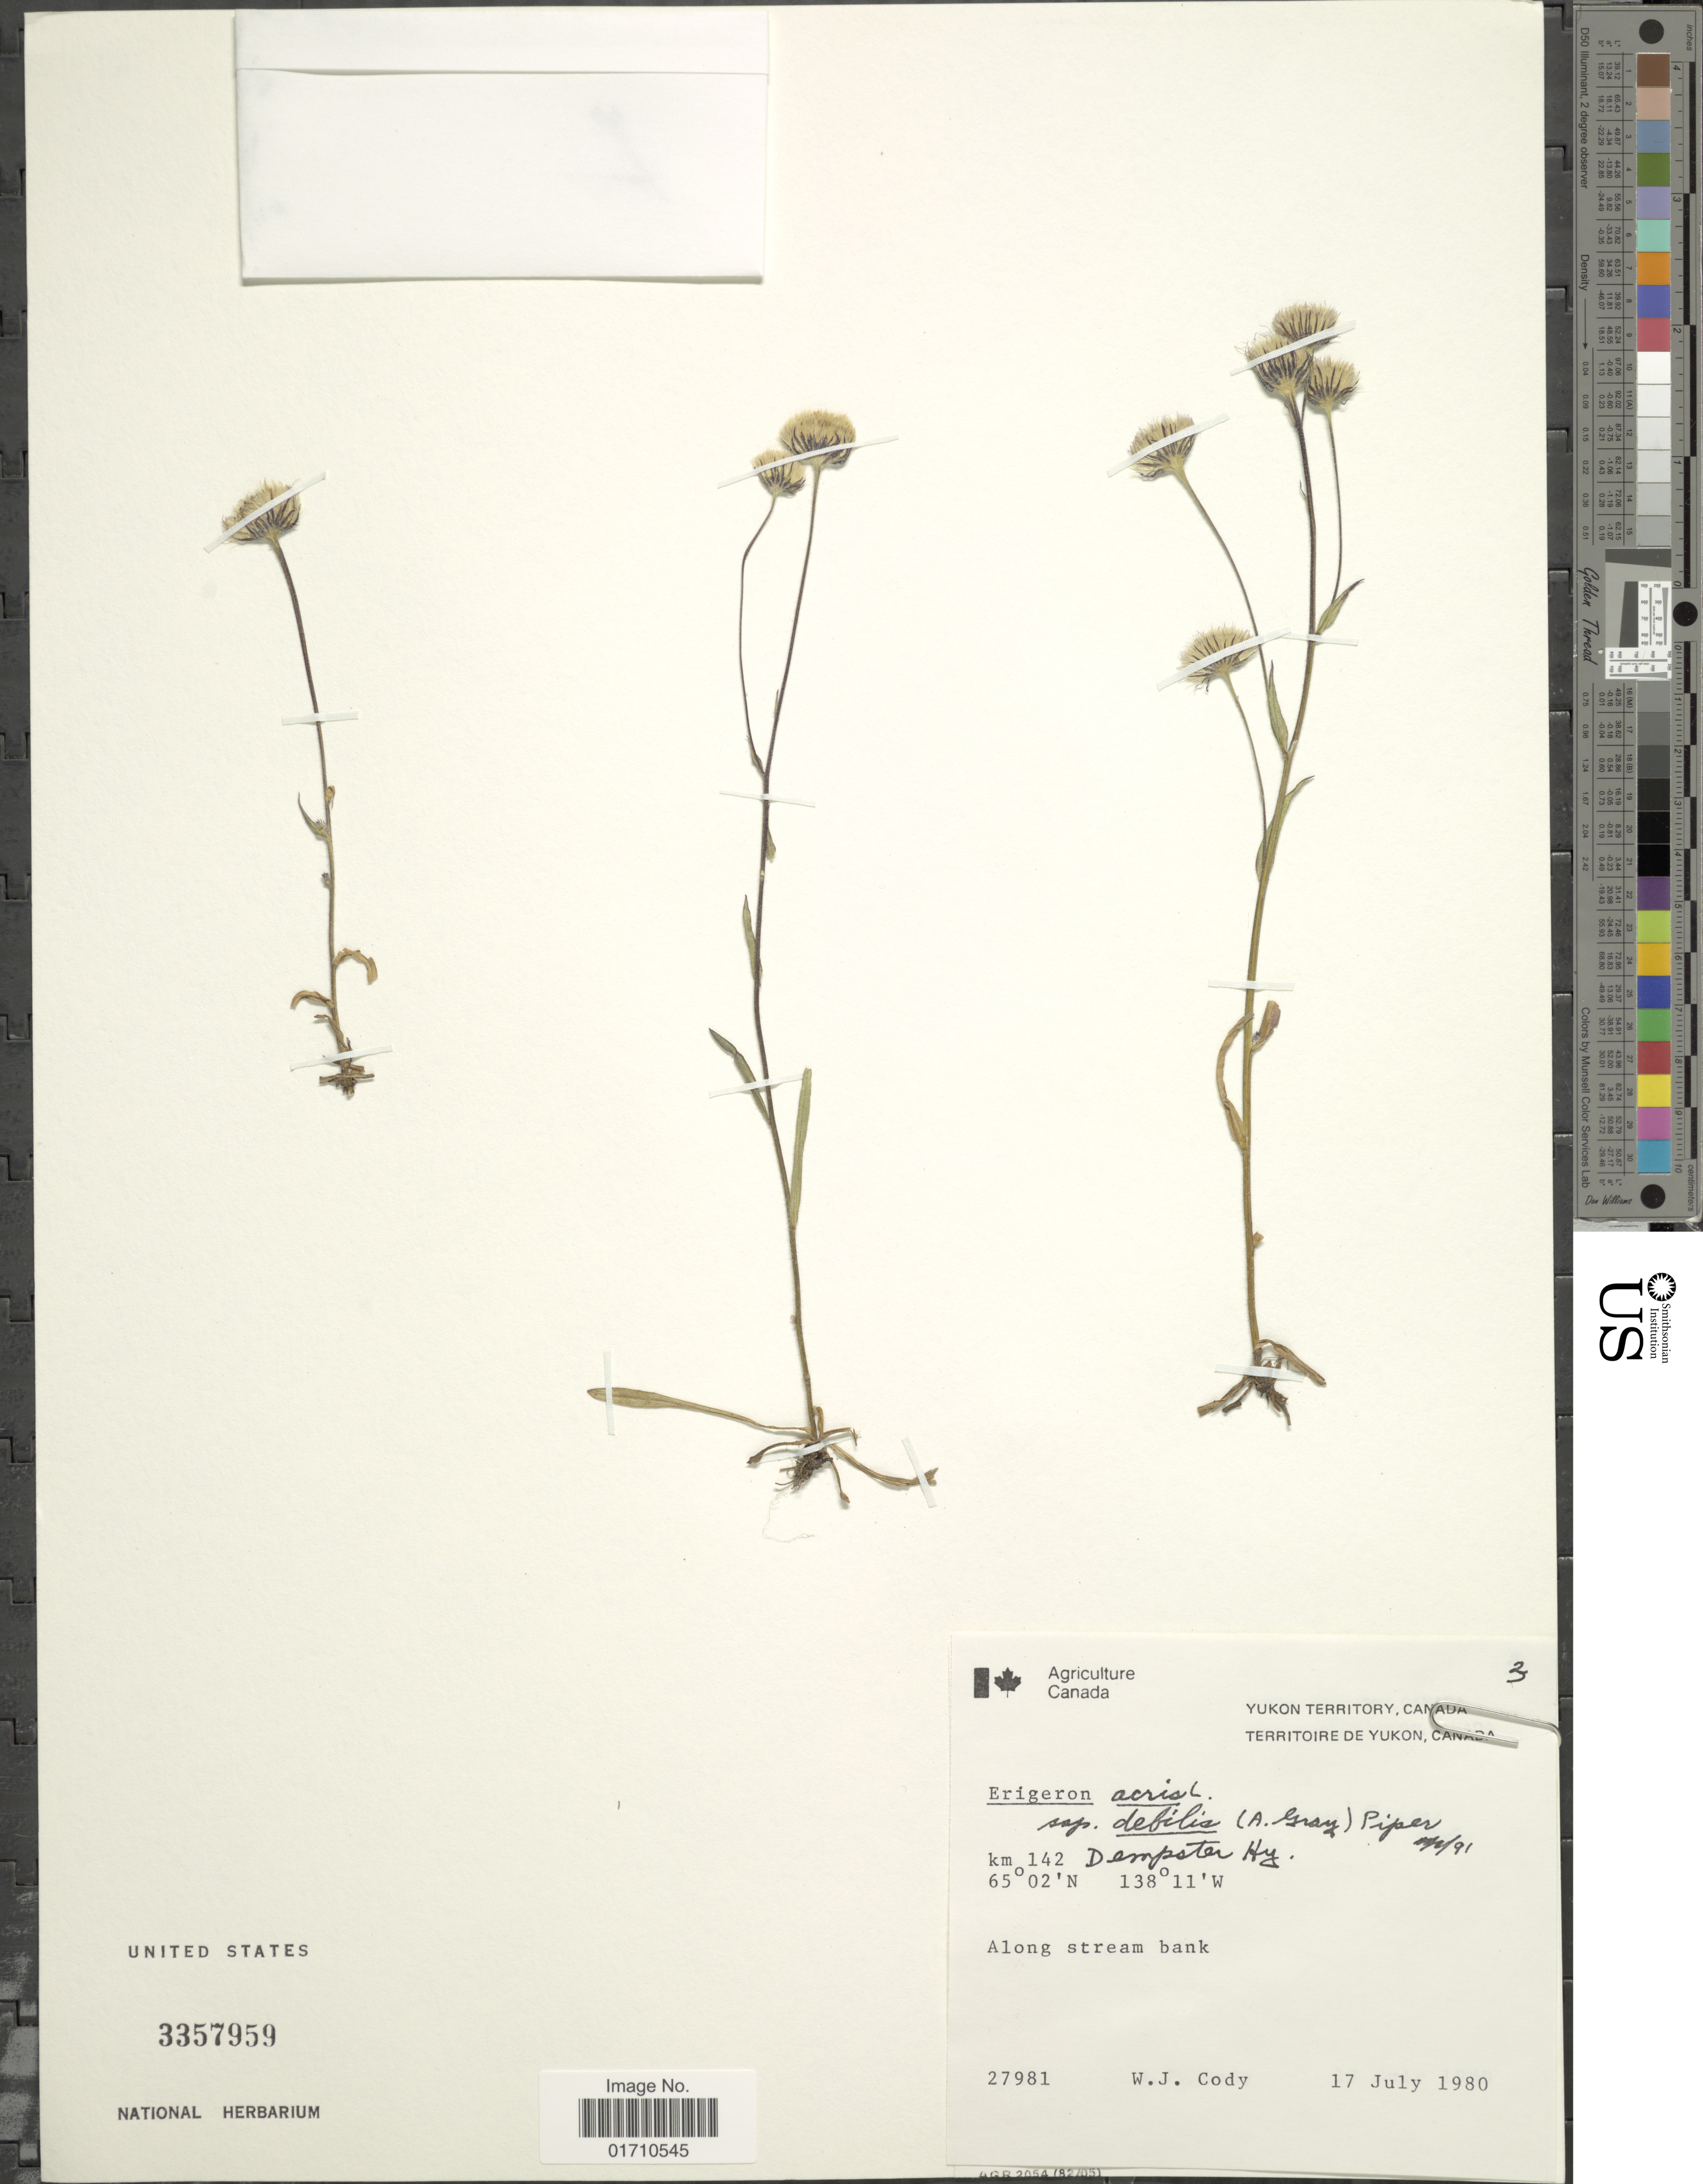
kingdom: Plantae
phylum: Tracheophyta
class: Magnoliopsida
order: Asterales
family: Asteraceae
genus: Erigeron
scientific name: Erigeron acris var. debilis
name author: A. Gray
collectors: W. Cody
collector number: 27981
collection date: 1980-07-17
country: Canada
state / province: Yukon Territory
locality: Km 142 Dempsta Hy, Along stream bank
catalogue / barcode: US 3357959